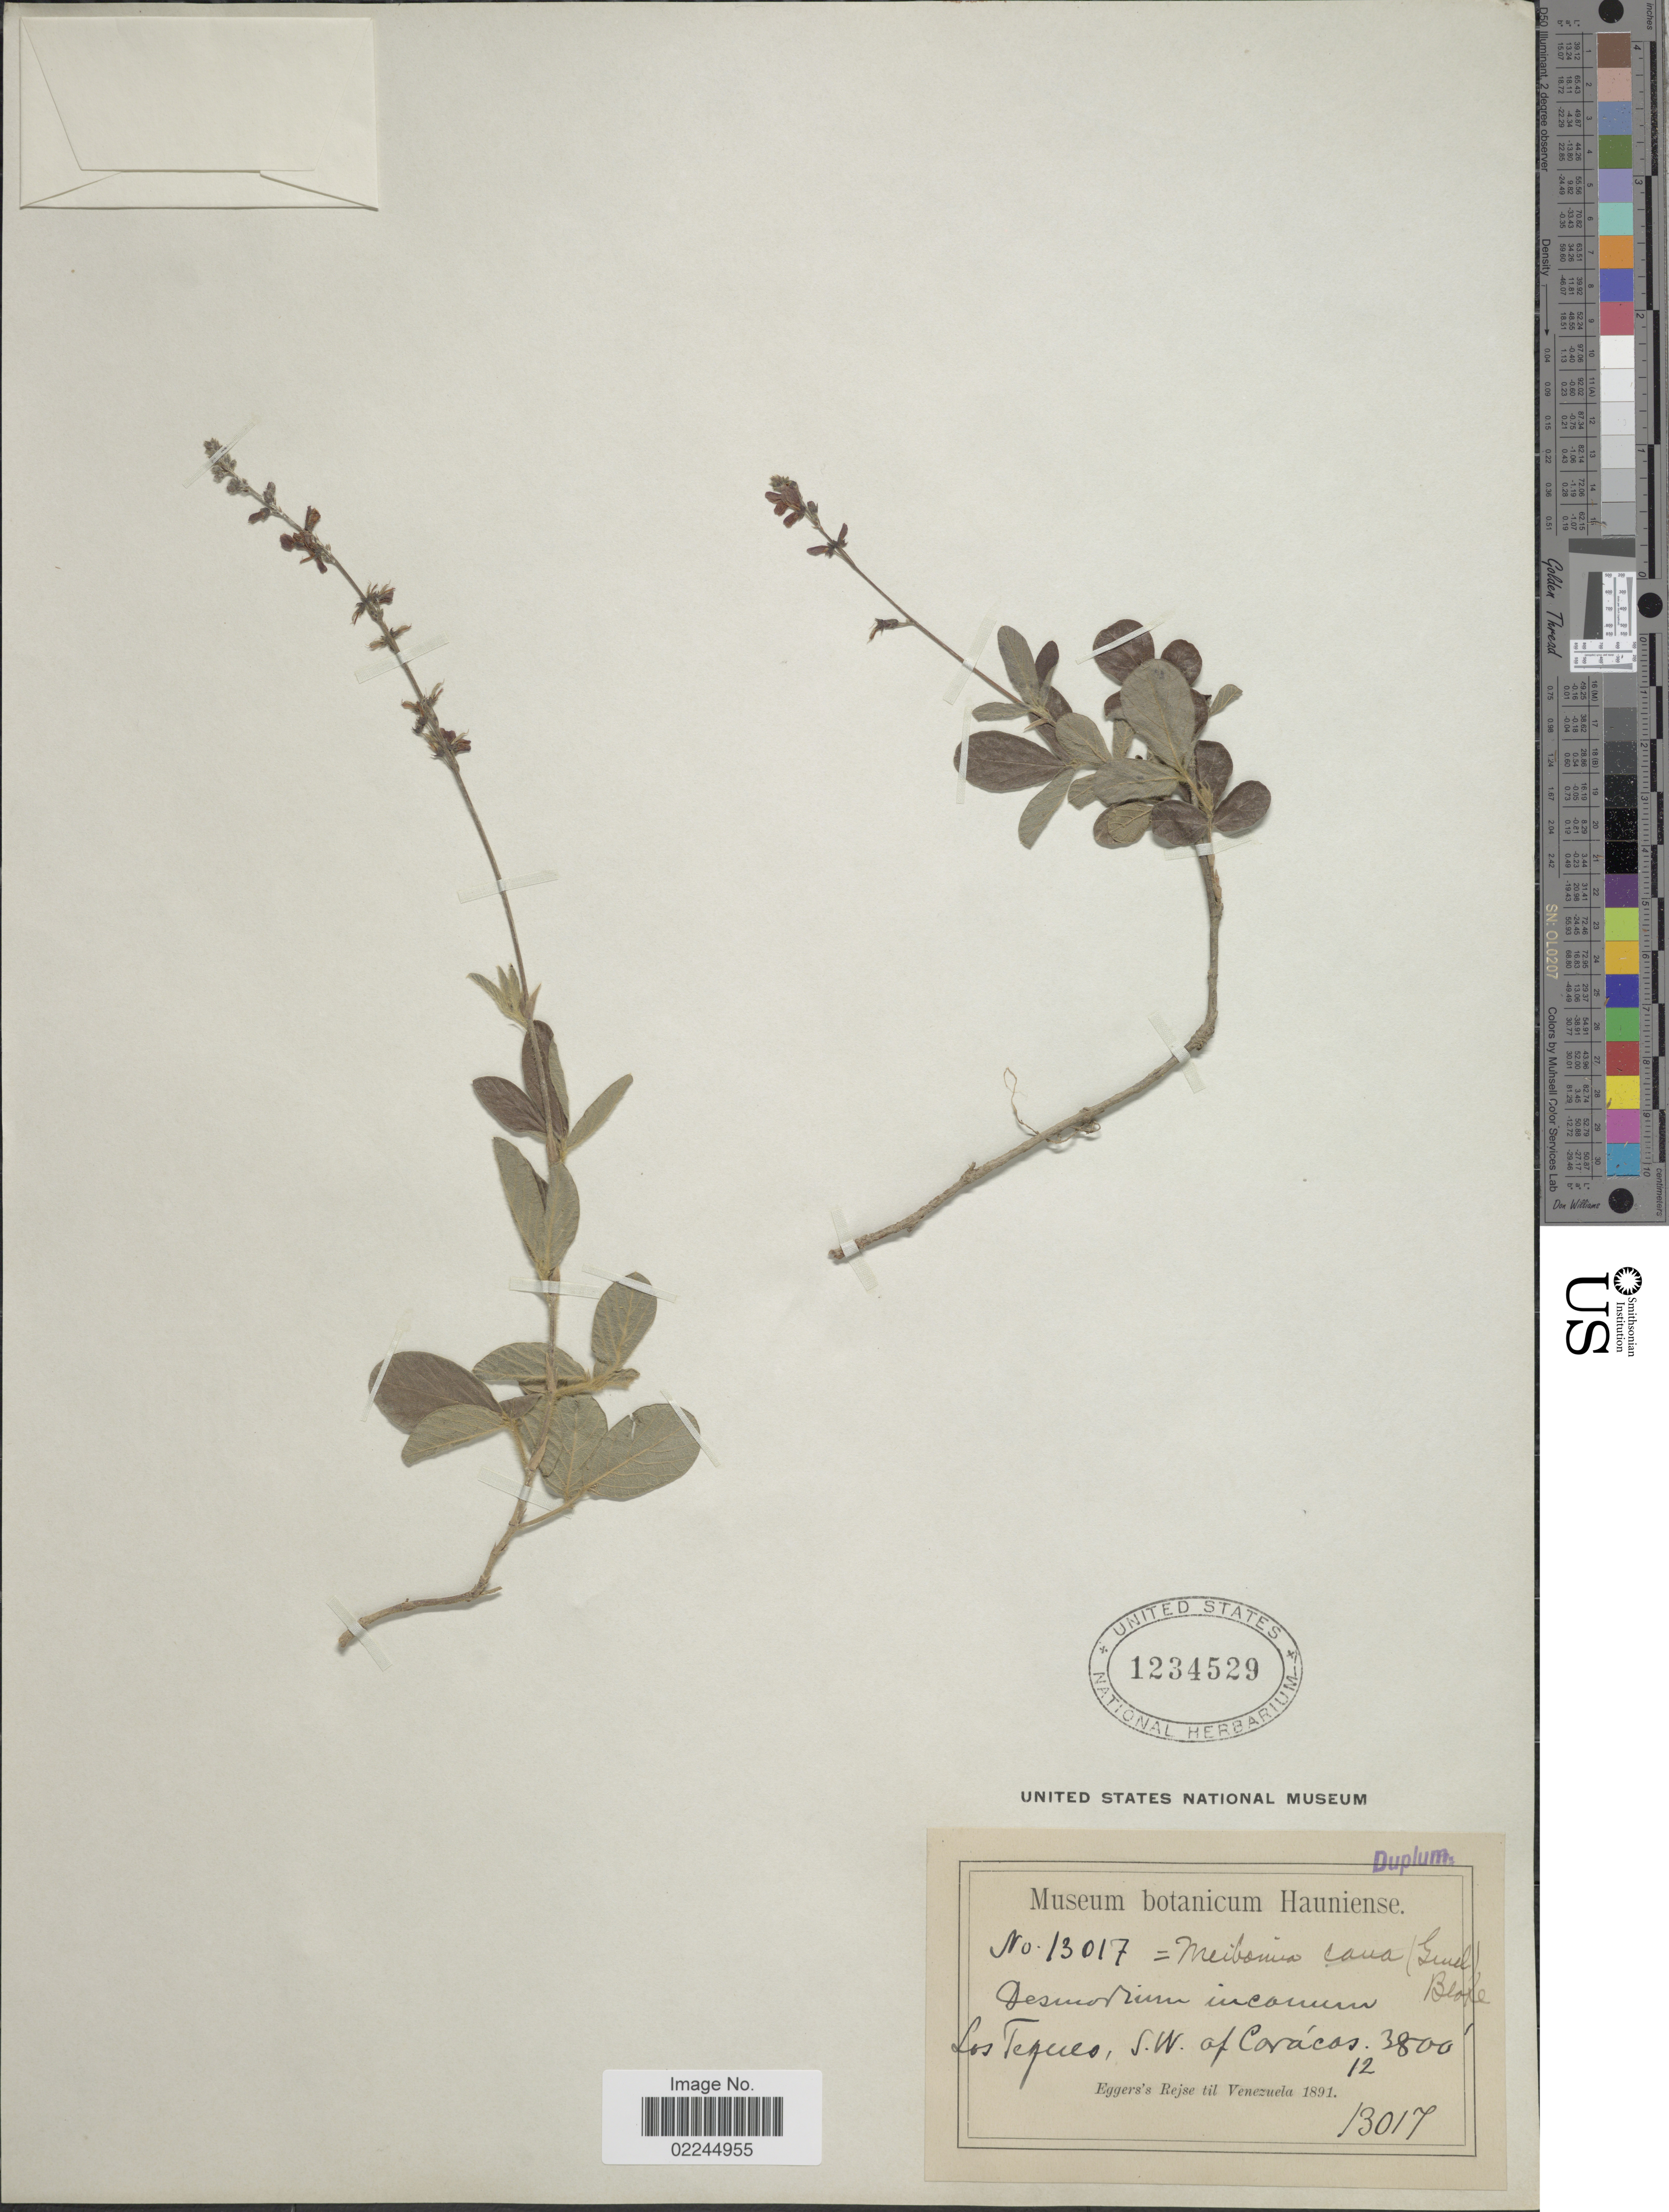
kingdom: Plantae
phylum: Tracheophyta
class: Magnoliopsida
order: Fabales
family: Fabaceae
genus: Desmodium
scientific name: Desmodium incanum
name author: (Sw.) DC.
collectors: -. Eggers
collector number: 13017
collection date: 1891-12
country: Venezuela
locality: Los Teques, S.W. of Caracas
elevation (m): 1158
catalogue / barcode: US 1234529